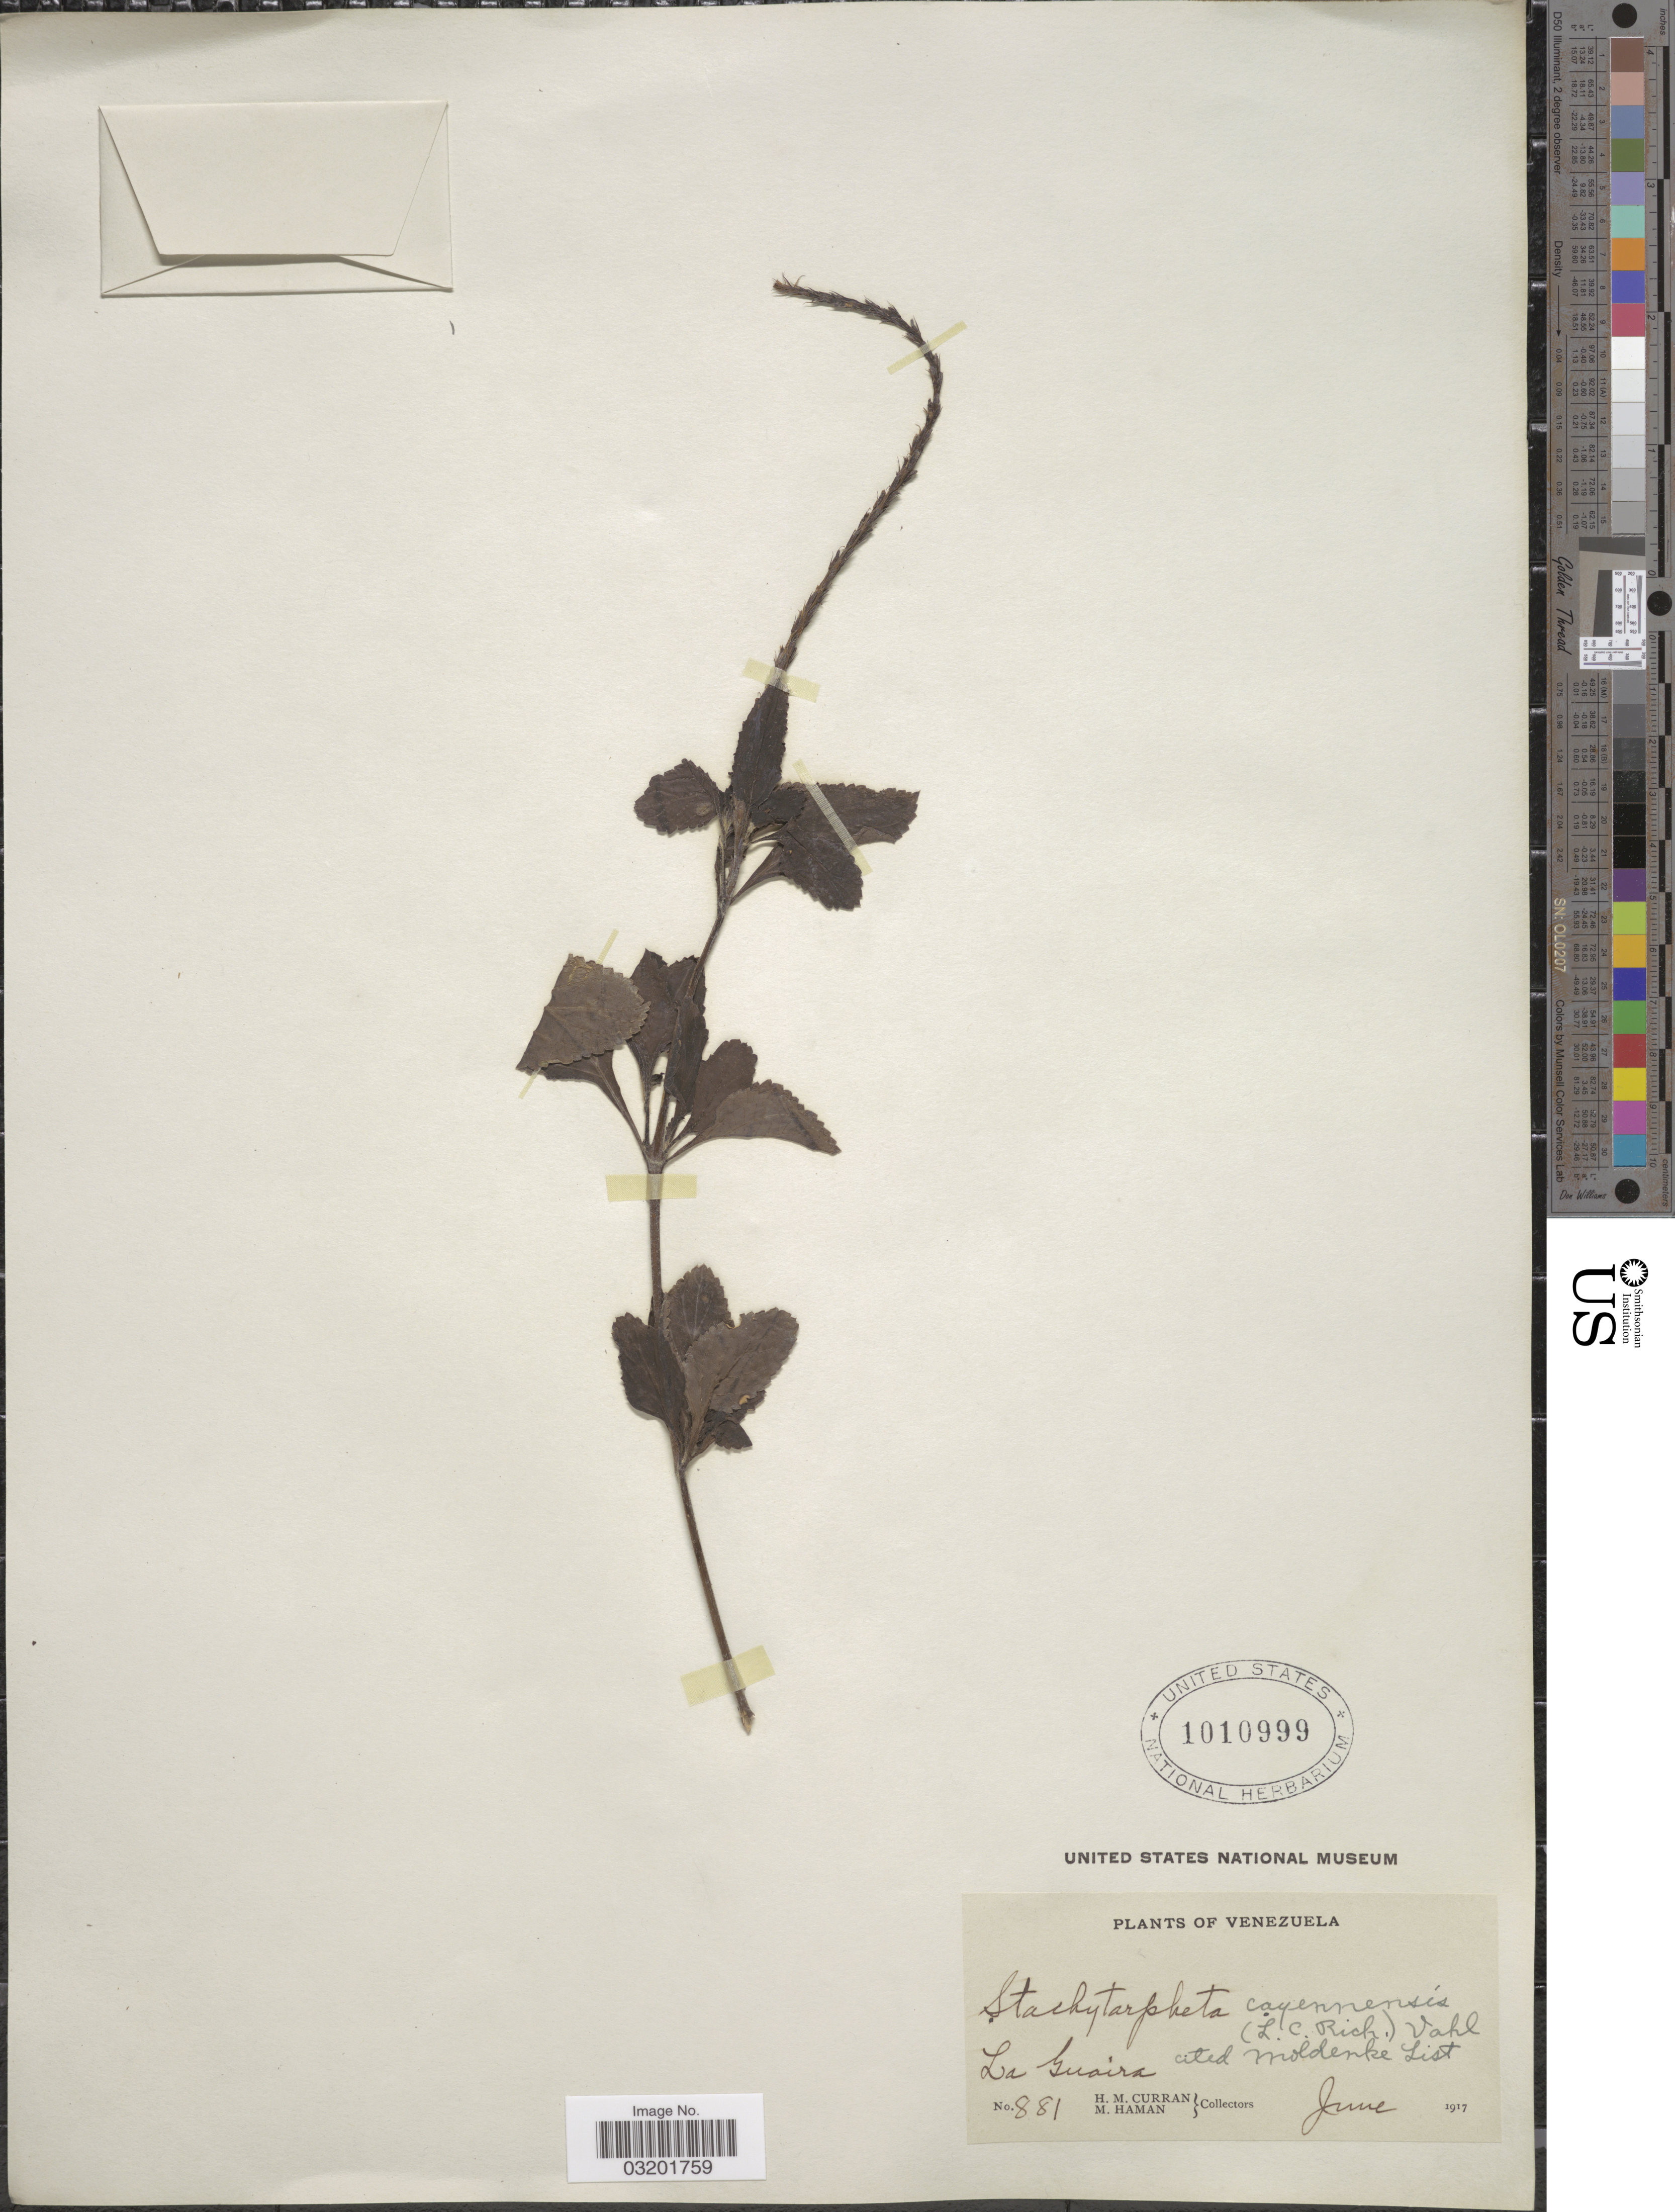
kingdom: Plantae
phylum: Tracheophyta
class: Magnoliopsida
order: Lamiales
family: Verbenaceae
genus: Stachytarpheta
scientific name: Stachytarpheta cayennensis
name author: (Rich.) Vahl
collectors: H. M. Curran & M. Haman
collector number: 881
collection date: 1917-06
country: Venezuela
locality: La Guaira.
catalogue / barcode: US 1010999